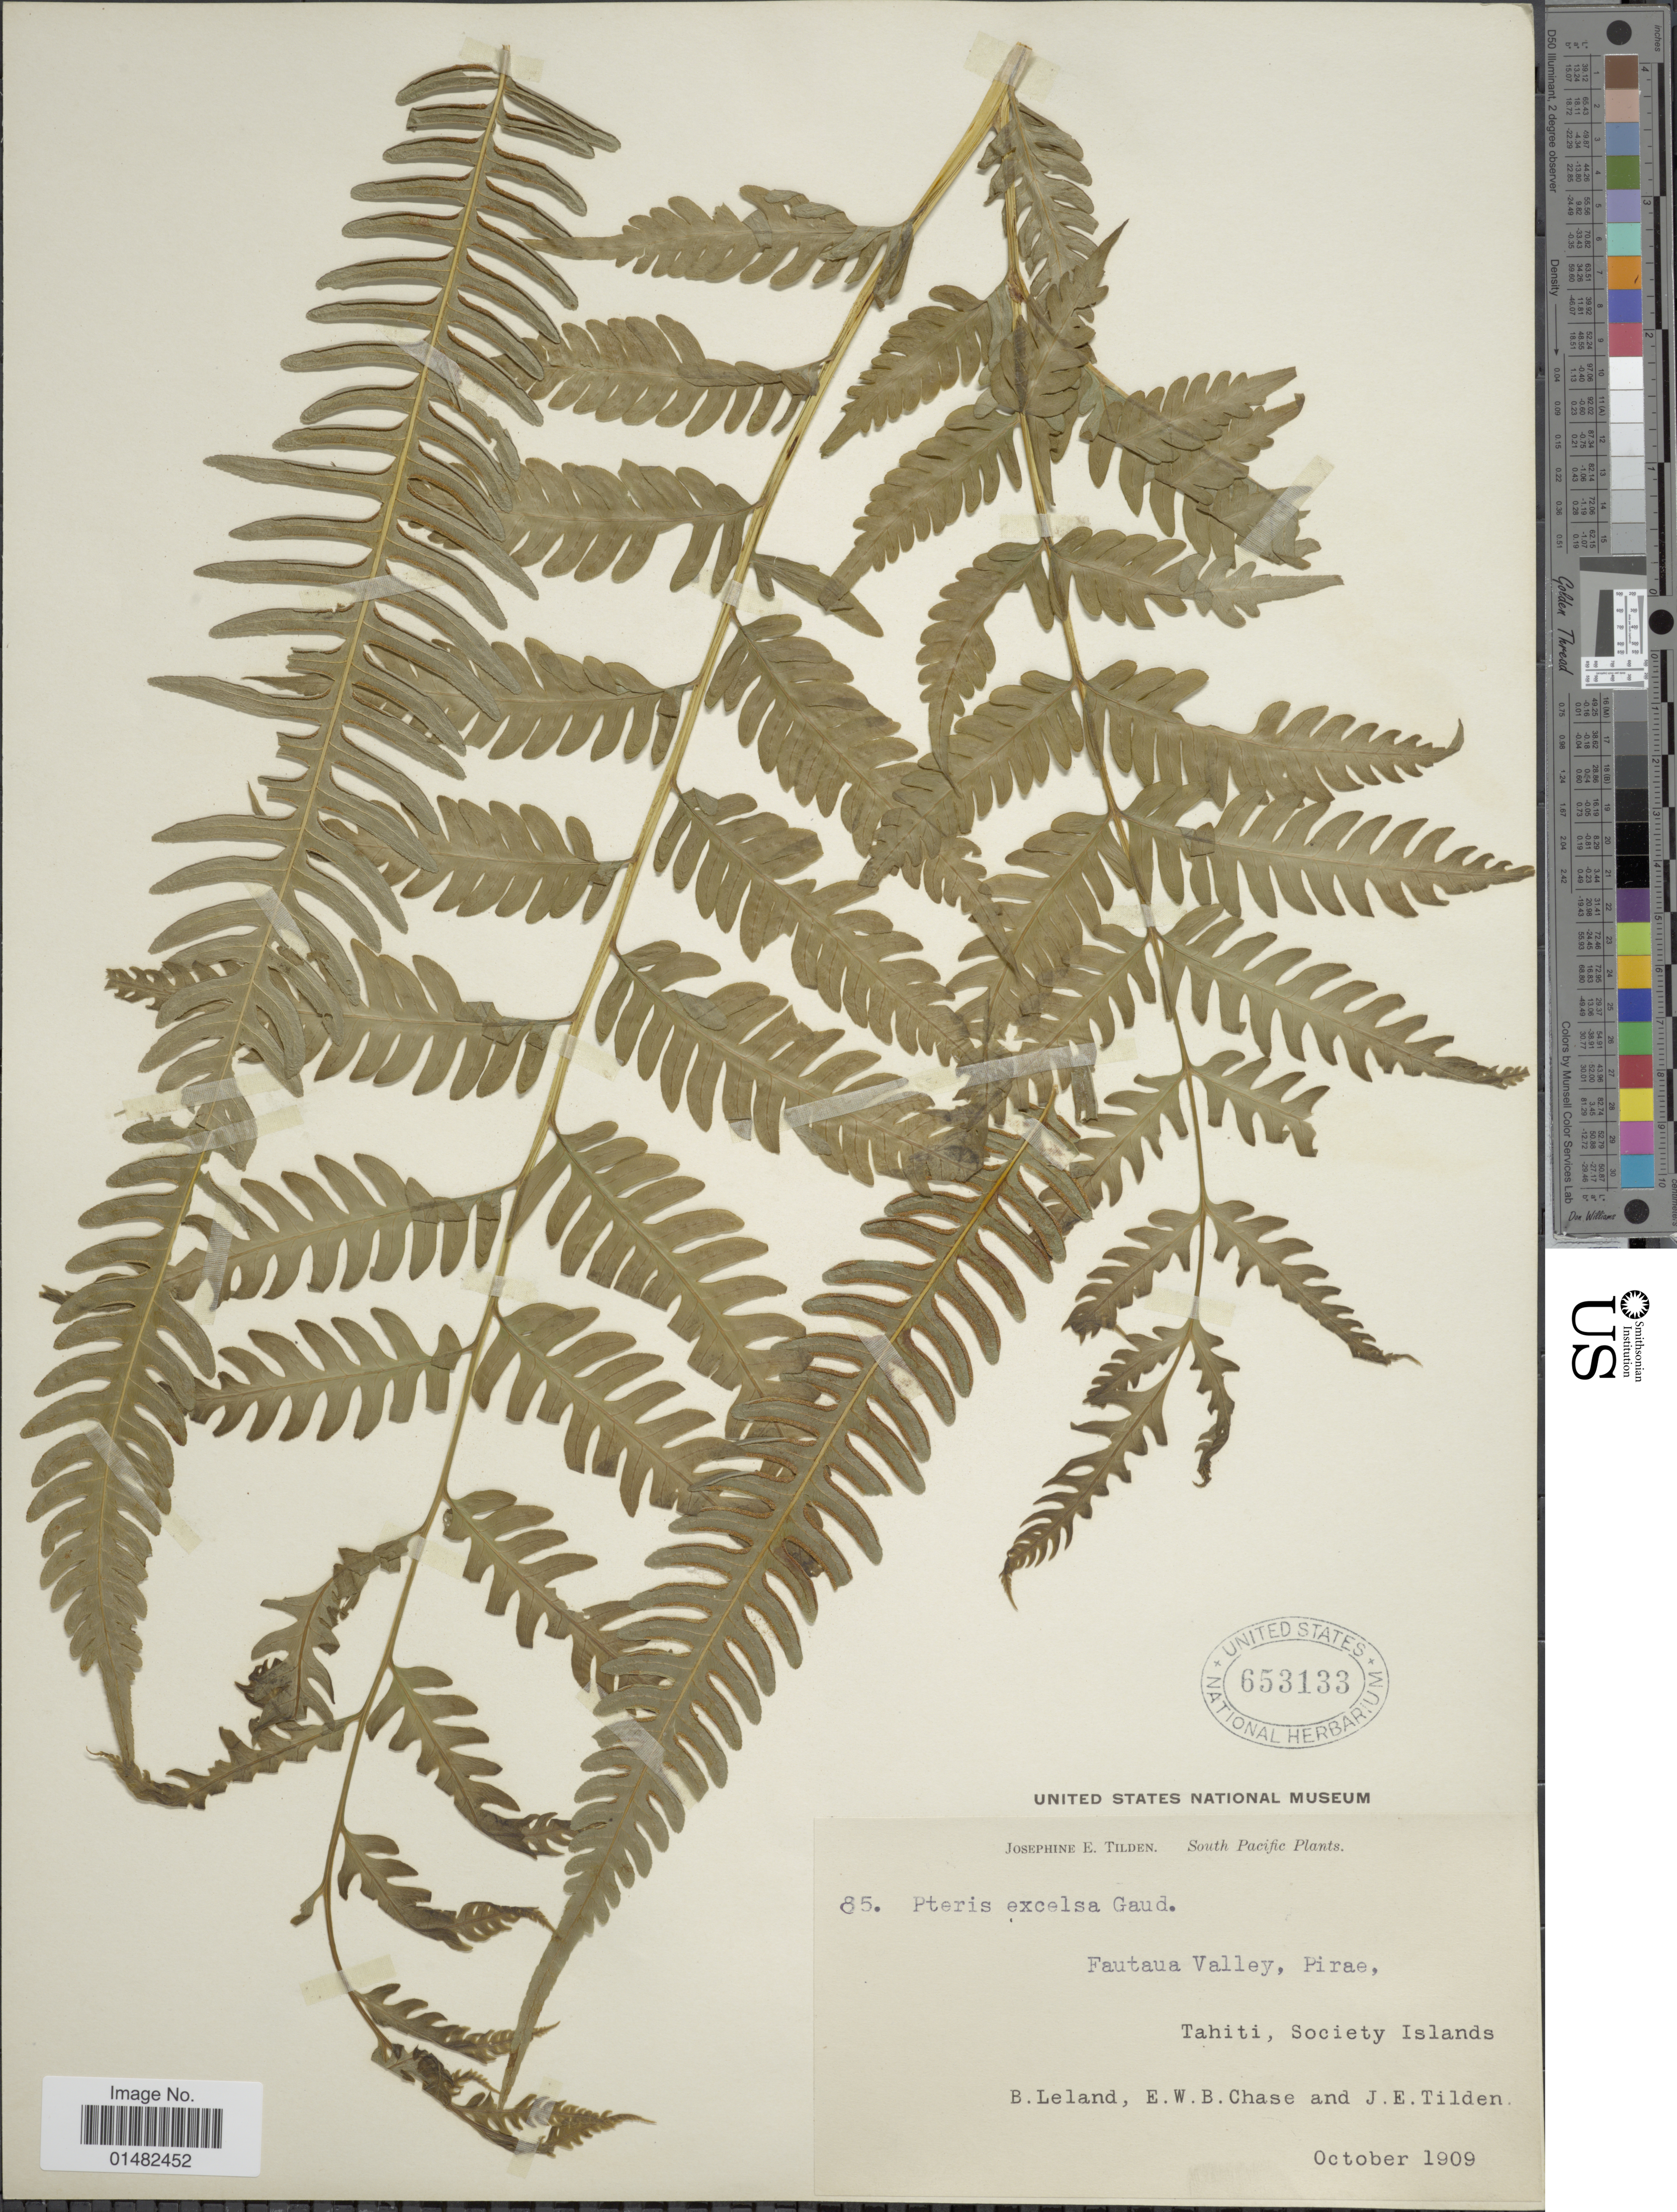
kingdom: Plantae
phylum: Tracheophyta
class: Polypodiopsida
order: Polypodiales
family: Pteridaceae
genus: Pteris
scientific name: Pteris tripartita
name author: Sw.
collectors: B. Leland, E. W. Chase & J. E. Tilden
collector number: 85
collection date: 1909-10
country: French Polynesia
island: Tahiti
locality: South Pacific Plants, Tahiti, Society Islands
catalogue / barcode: US 653133